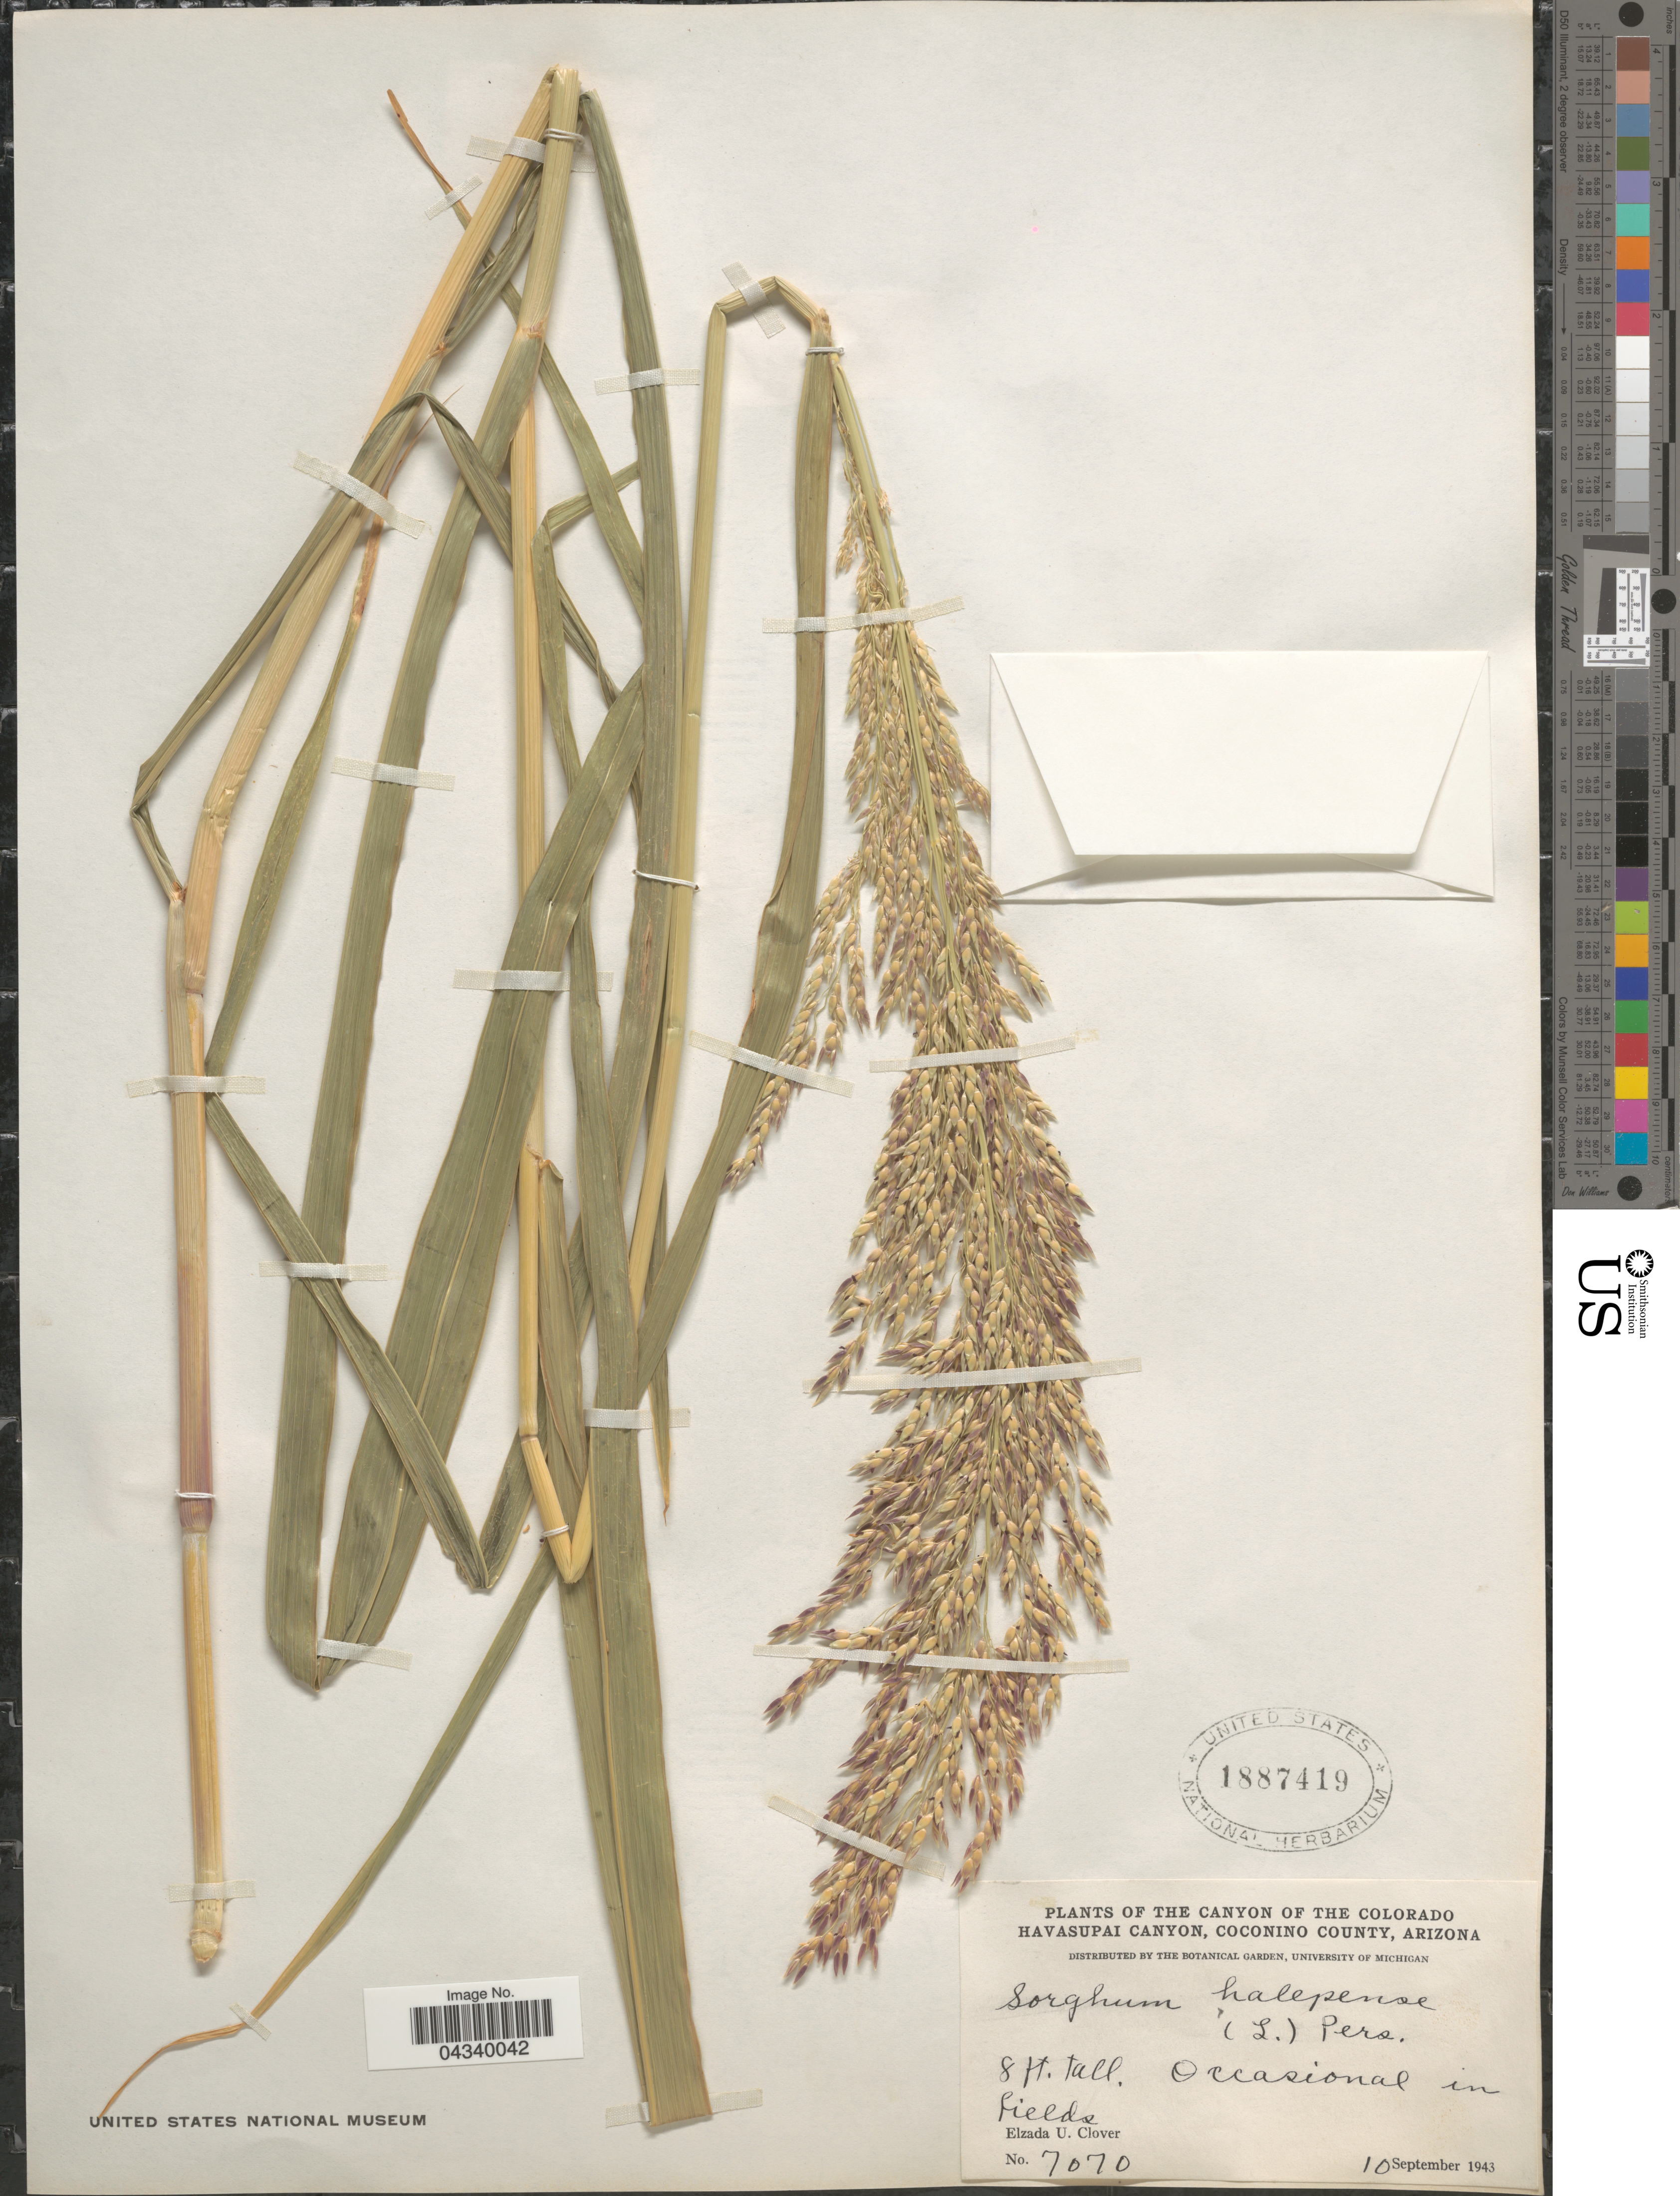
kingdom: Plantae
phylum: Tracheophyta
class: Liliopsida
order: Poales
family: Poaceae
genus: Sorghum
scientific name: Sorghum halepense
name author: (L.) Pers.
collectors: E. U. Clover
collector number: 7070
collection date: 1943-09-10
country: United States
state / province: Arizona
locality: The Canyon of the Colorado Havasupai Canyon, Coconino County.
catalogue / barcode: US 1887419